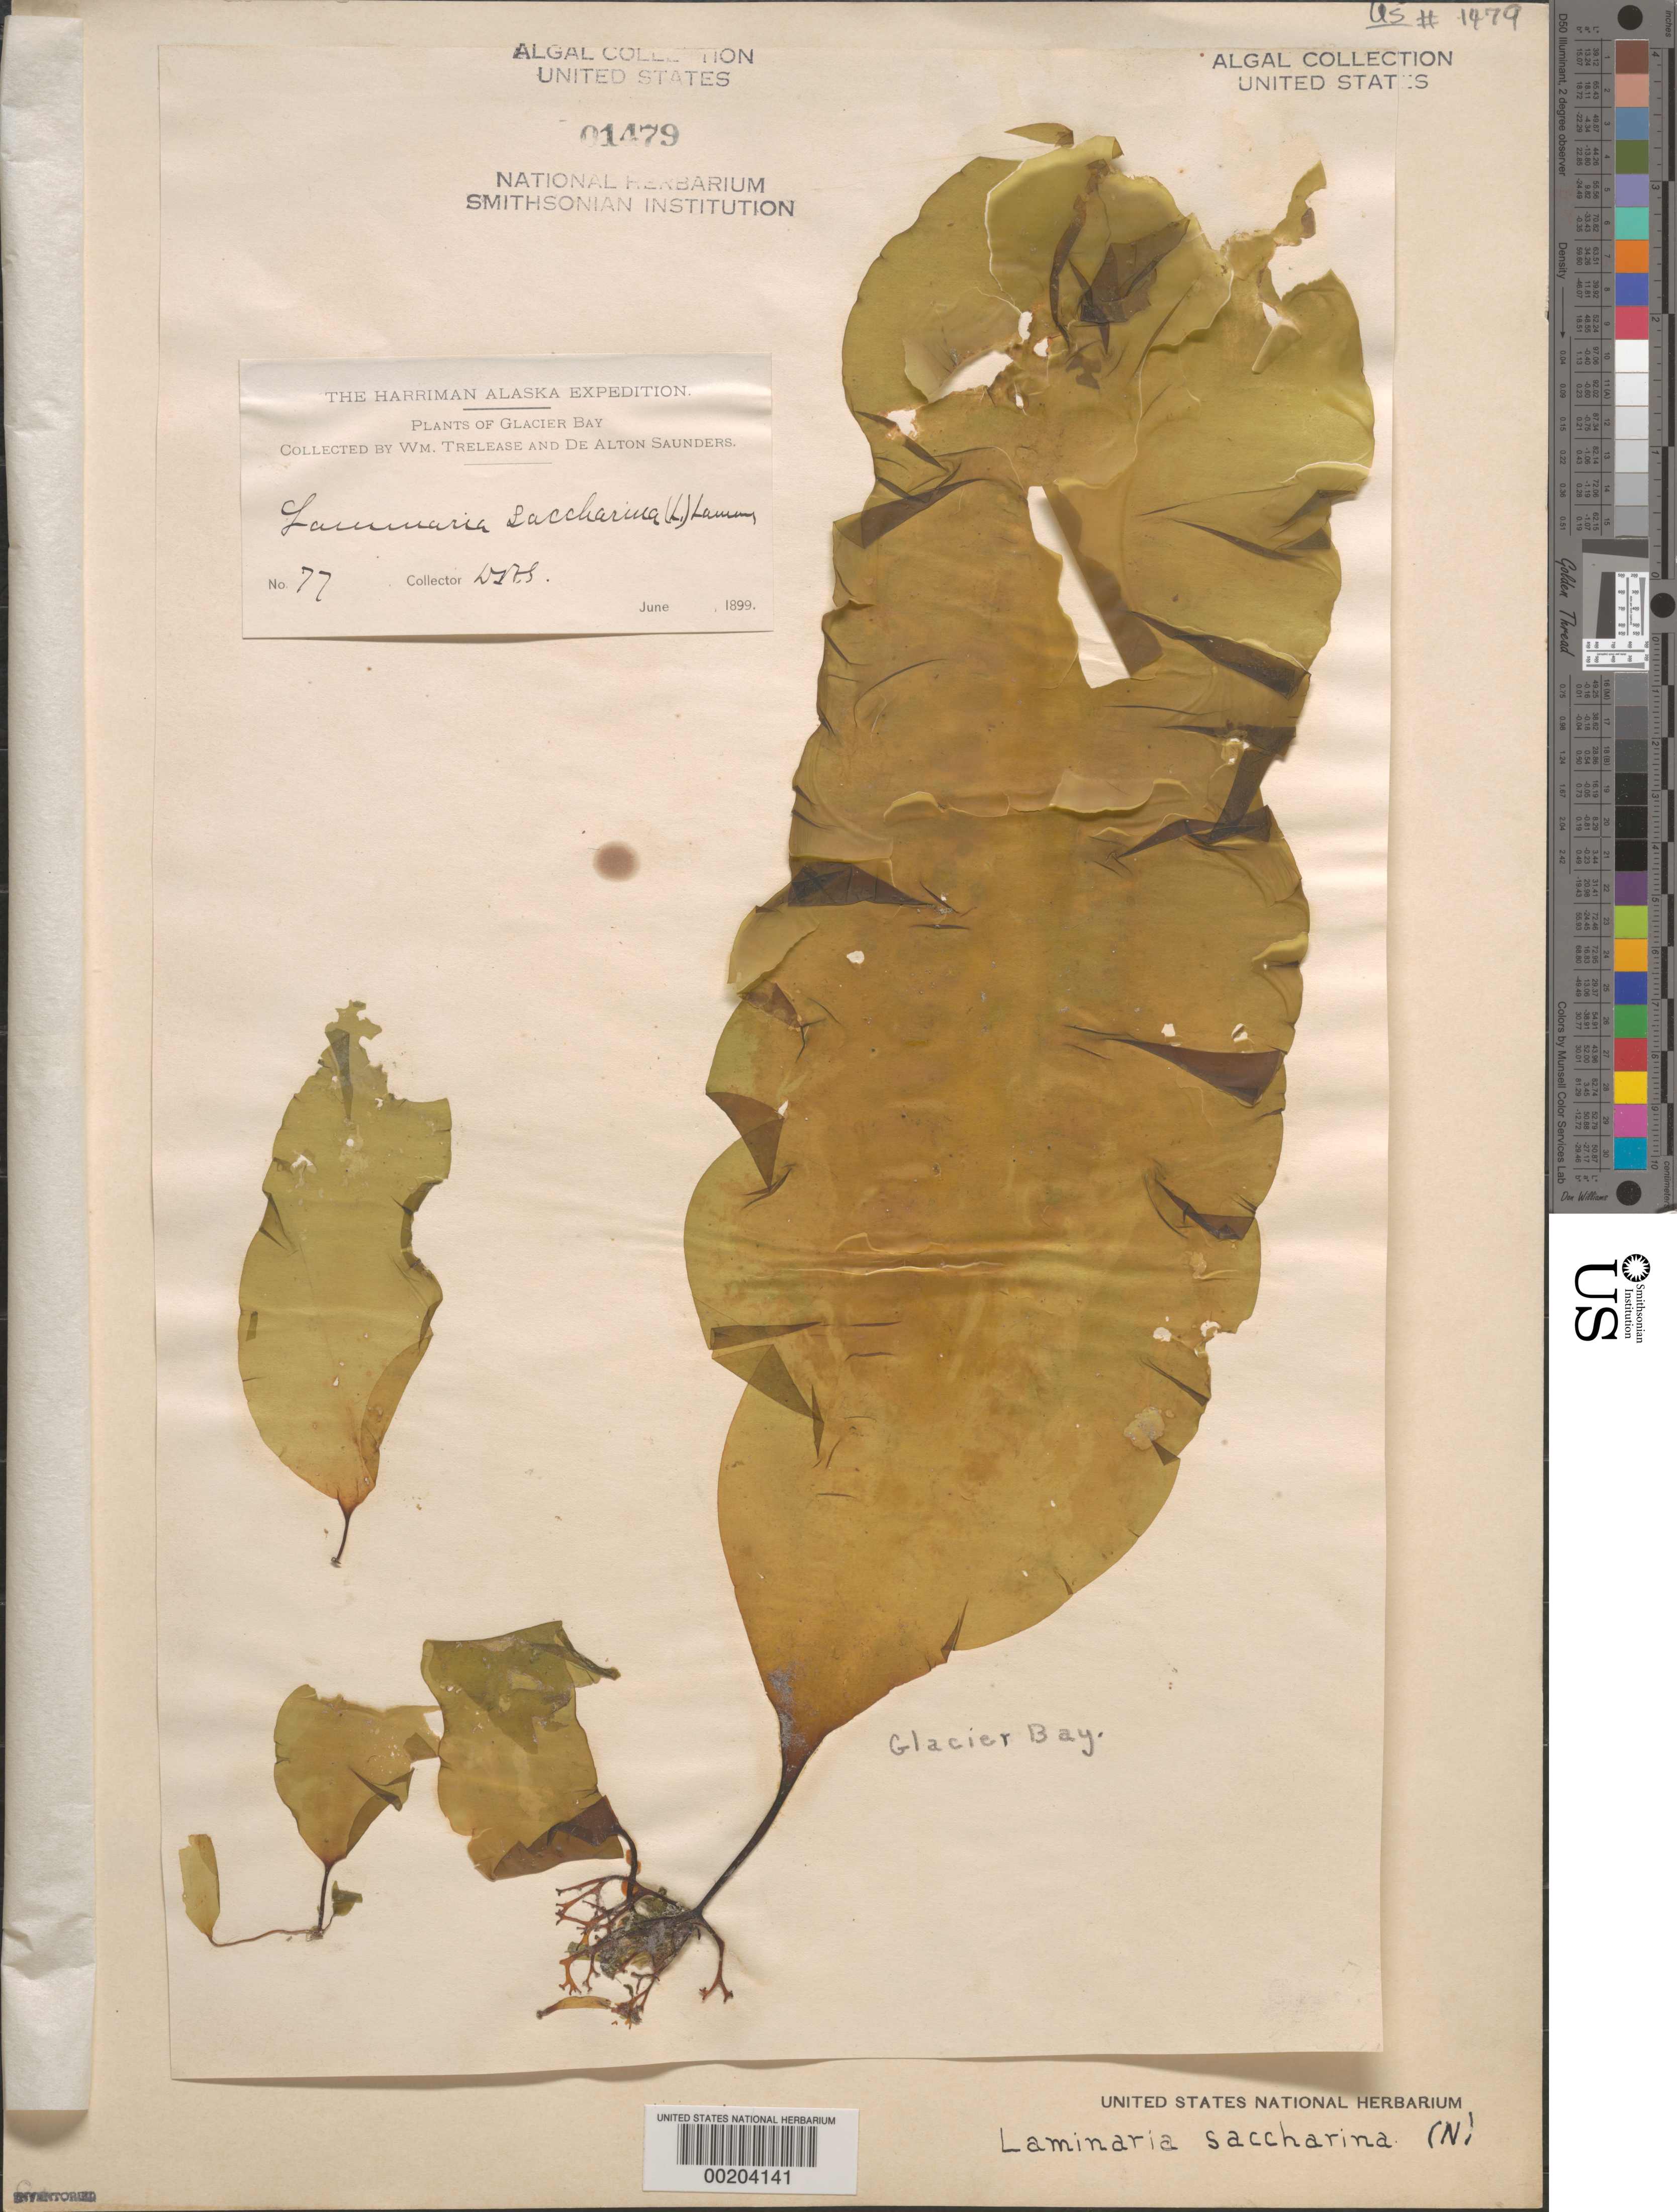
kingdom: Chromista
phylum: Ochrophyta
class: Phaeophyceae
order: Laminariales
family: Laminariaceae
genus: Saccharina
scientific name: Saccharina latissima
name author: C.E. Lane et al.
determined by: Algae name updating Project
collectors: D. Saunders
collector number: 77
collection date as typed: Jun 1899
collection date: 1899-06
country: United States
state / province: Alaska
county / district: Skagway-Yakutat-Angoon Division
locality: Glacier Bay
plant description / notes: Harriman Alaska Expedition, 1899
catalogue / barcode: US 1479